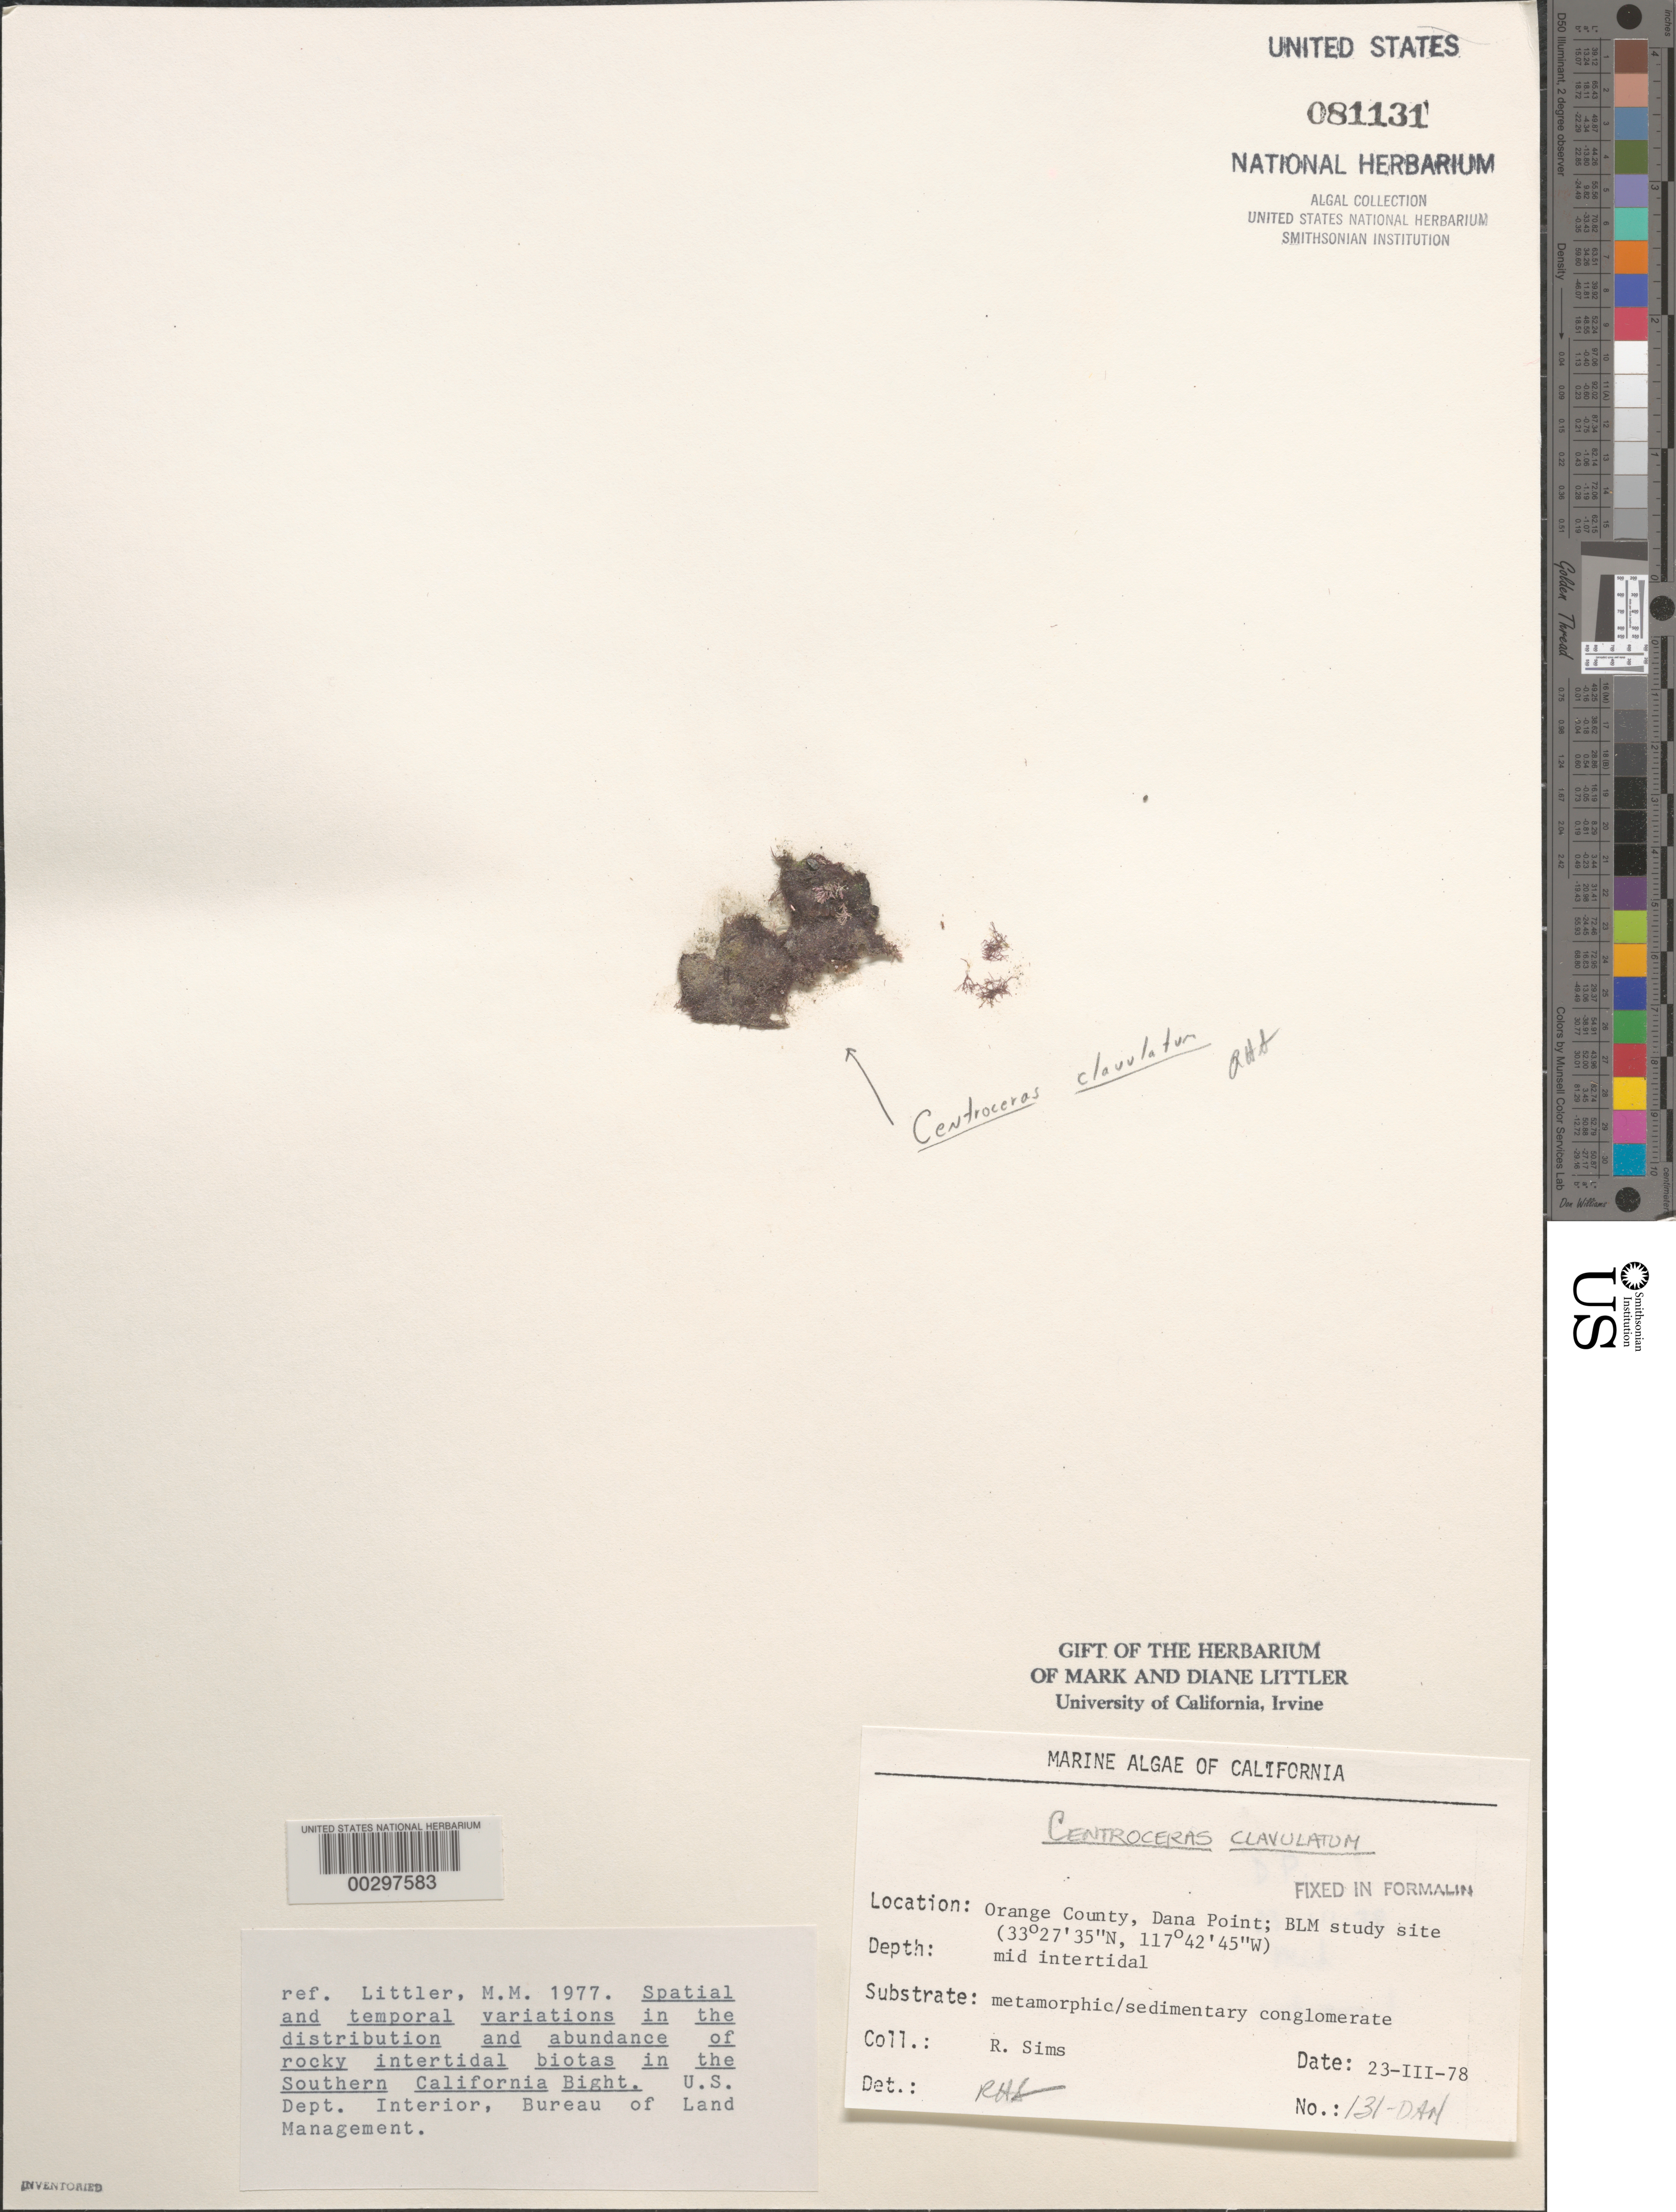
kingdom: Plantae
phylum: Rhodophyta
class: Florideophyceae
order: Ceramiales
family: Ceramiaceae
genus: Centroceras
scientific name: Centroceras clavulatum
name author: (C. Agardh) Mont.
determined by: Sims, Robert H.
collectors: R. H. Sims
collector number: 131-DAN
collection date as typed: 23 Mar 1978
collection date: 1978-03-23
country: United States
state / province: California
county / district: Orange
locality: Dana Point, 1 km north of marina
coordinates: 33 27'35"N, 117 42'45"W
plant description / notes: BLM-SOCALBIGHT Rocky Intertidal Survey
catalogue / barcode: US 81131